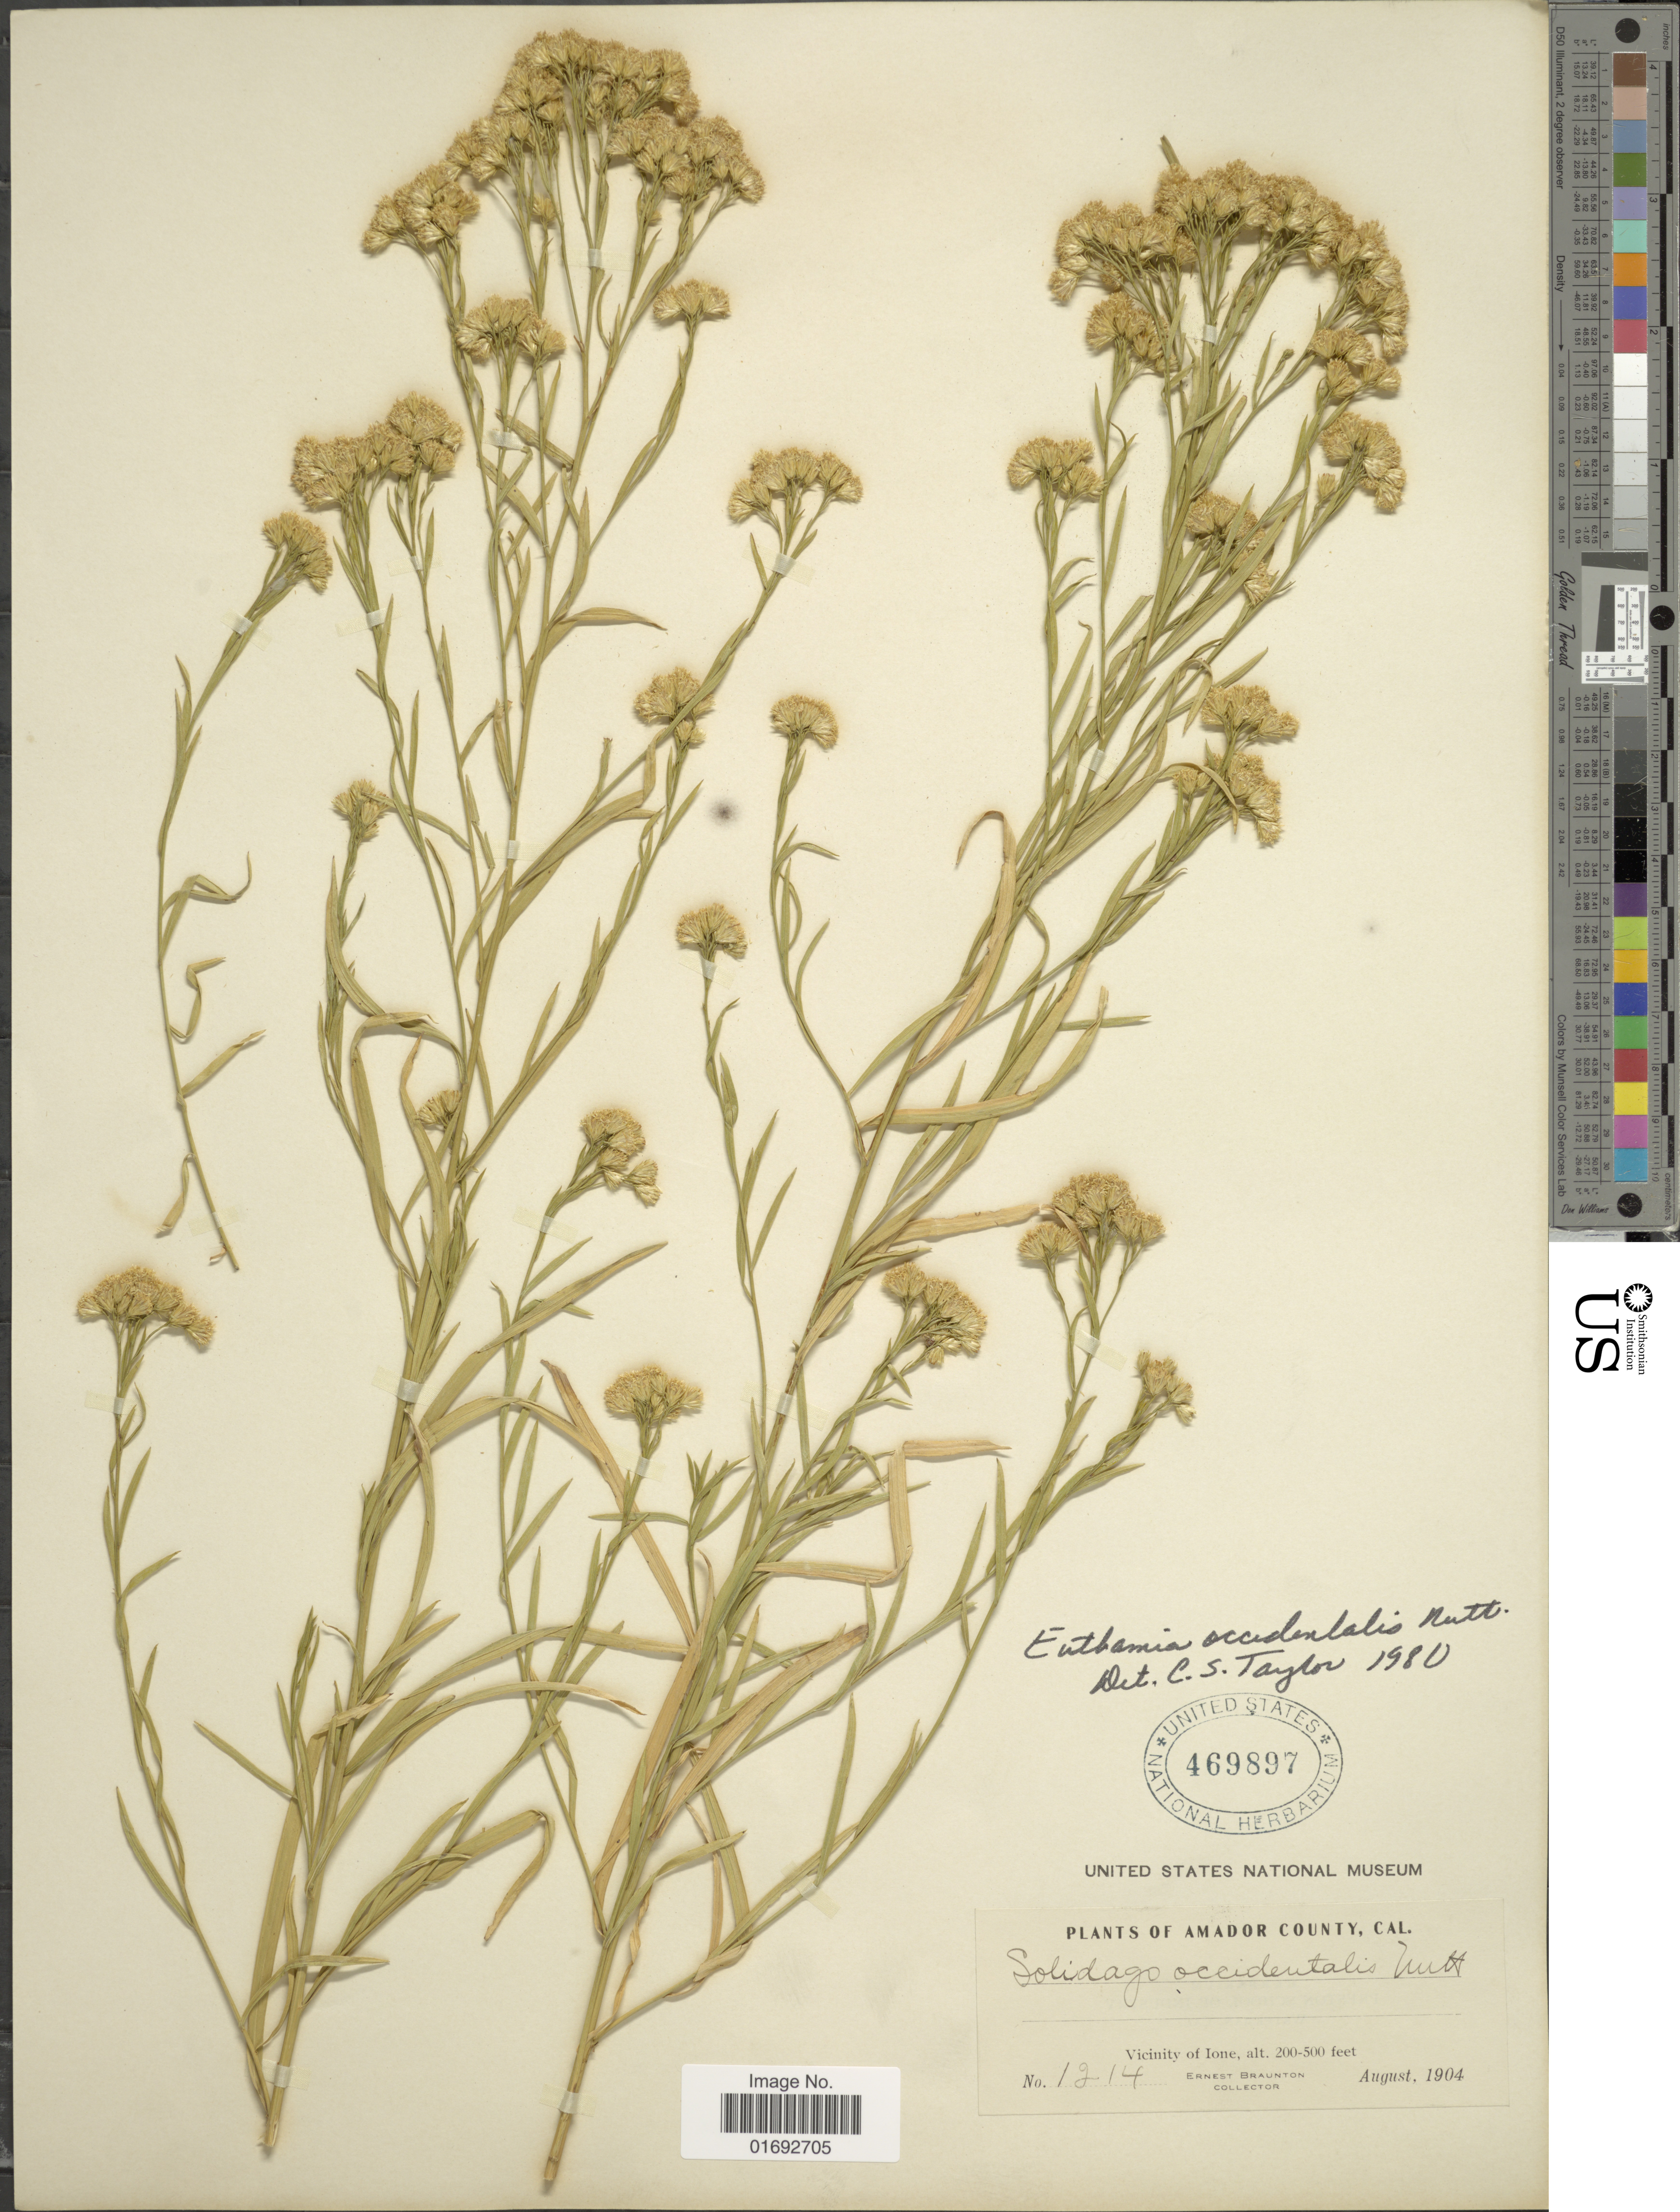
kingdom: Plantae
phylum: Tracheophyta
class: Magnoliopsida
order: Asterales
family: Asteraceae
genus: Euthamia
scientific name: Euthamia occidentalis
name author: Nutt.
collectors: E. Braunton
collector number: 1214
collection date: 1904-08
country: United States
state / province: California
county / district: Amador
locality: Amador County, Cal., Vicinity of Ione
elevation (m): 61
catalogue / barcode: US 469897